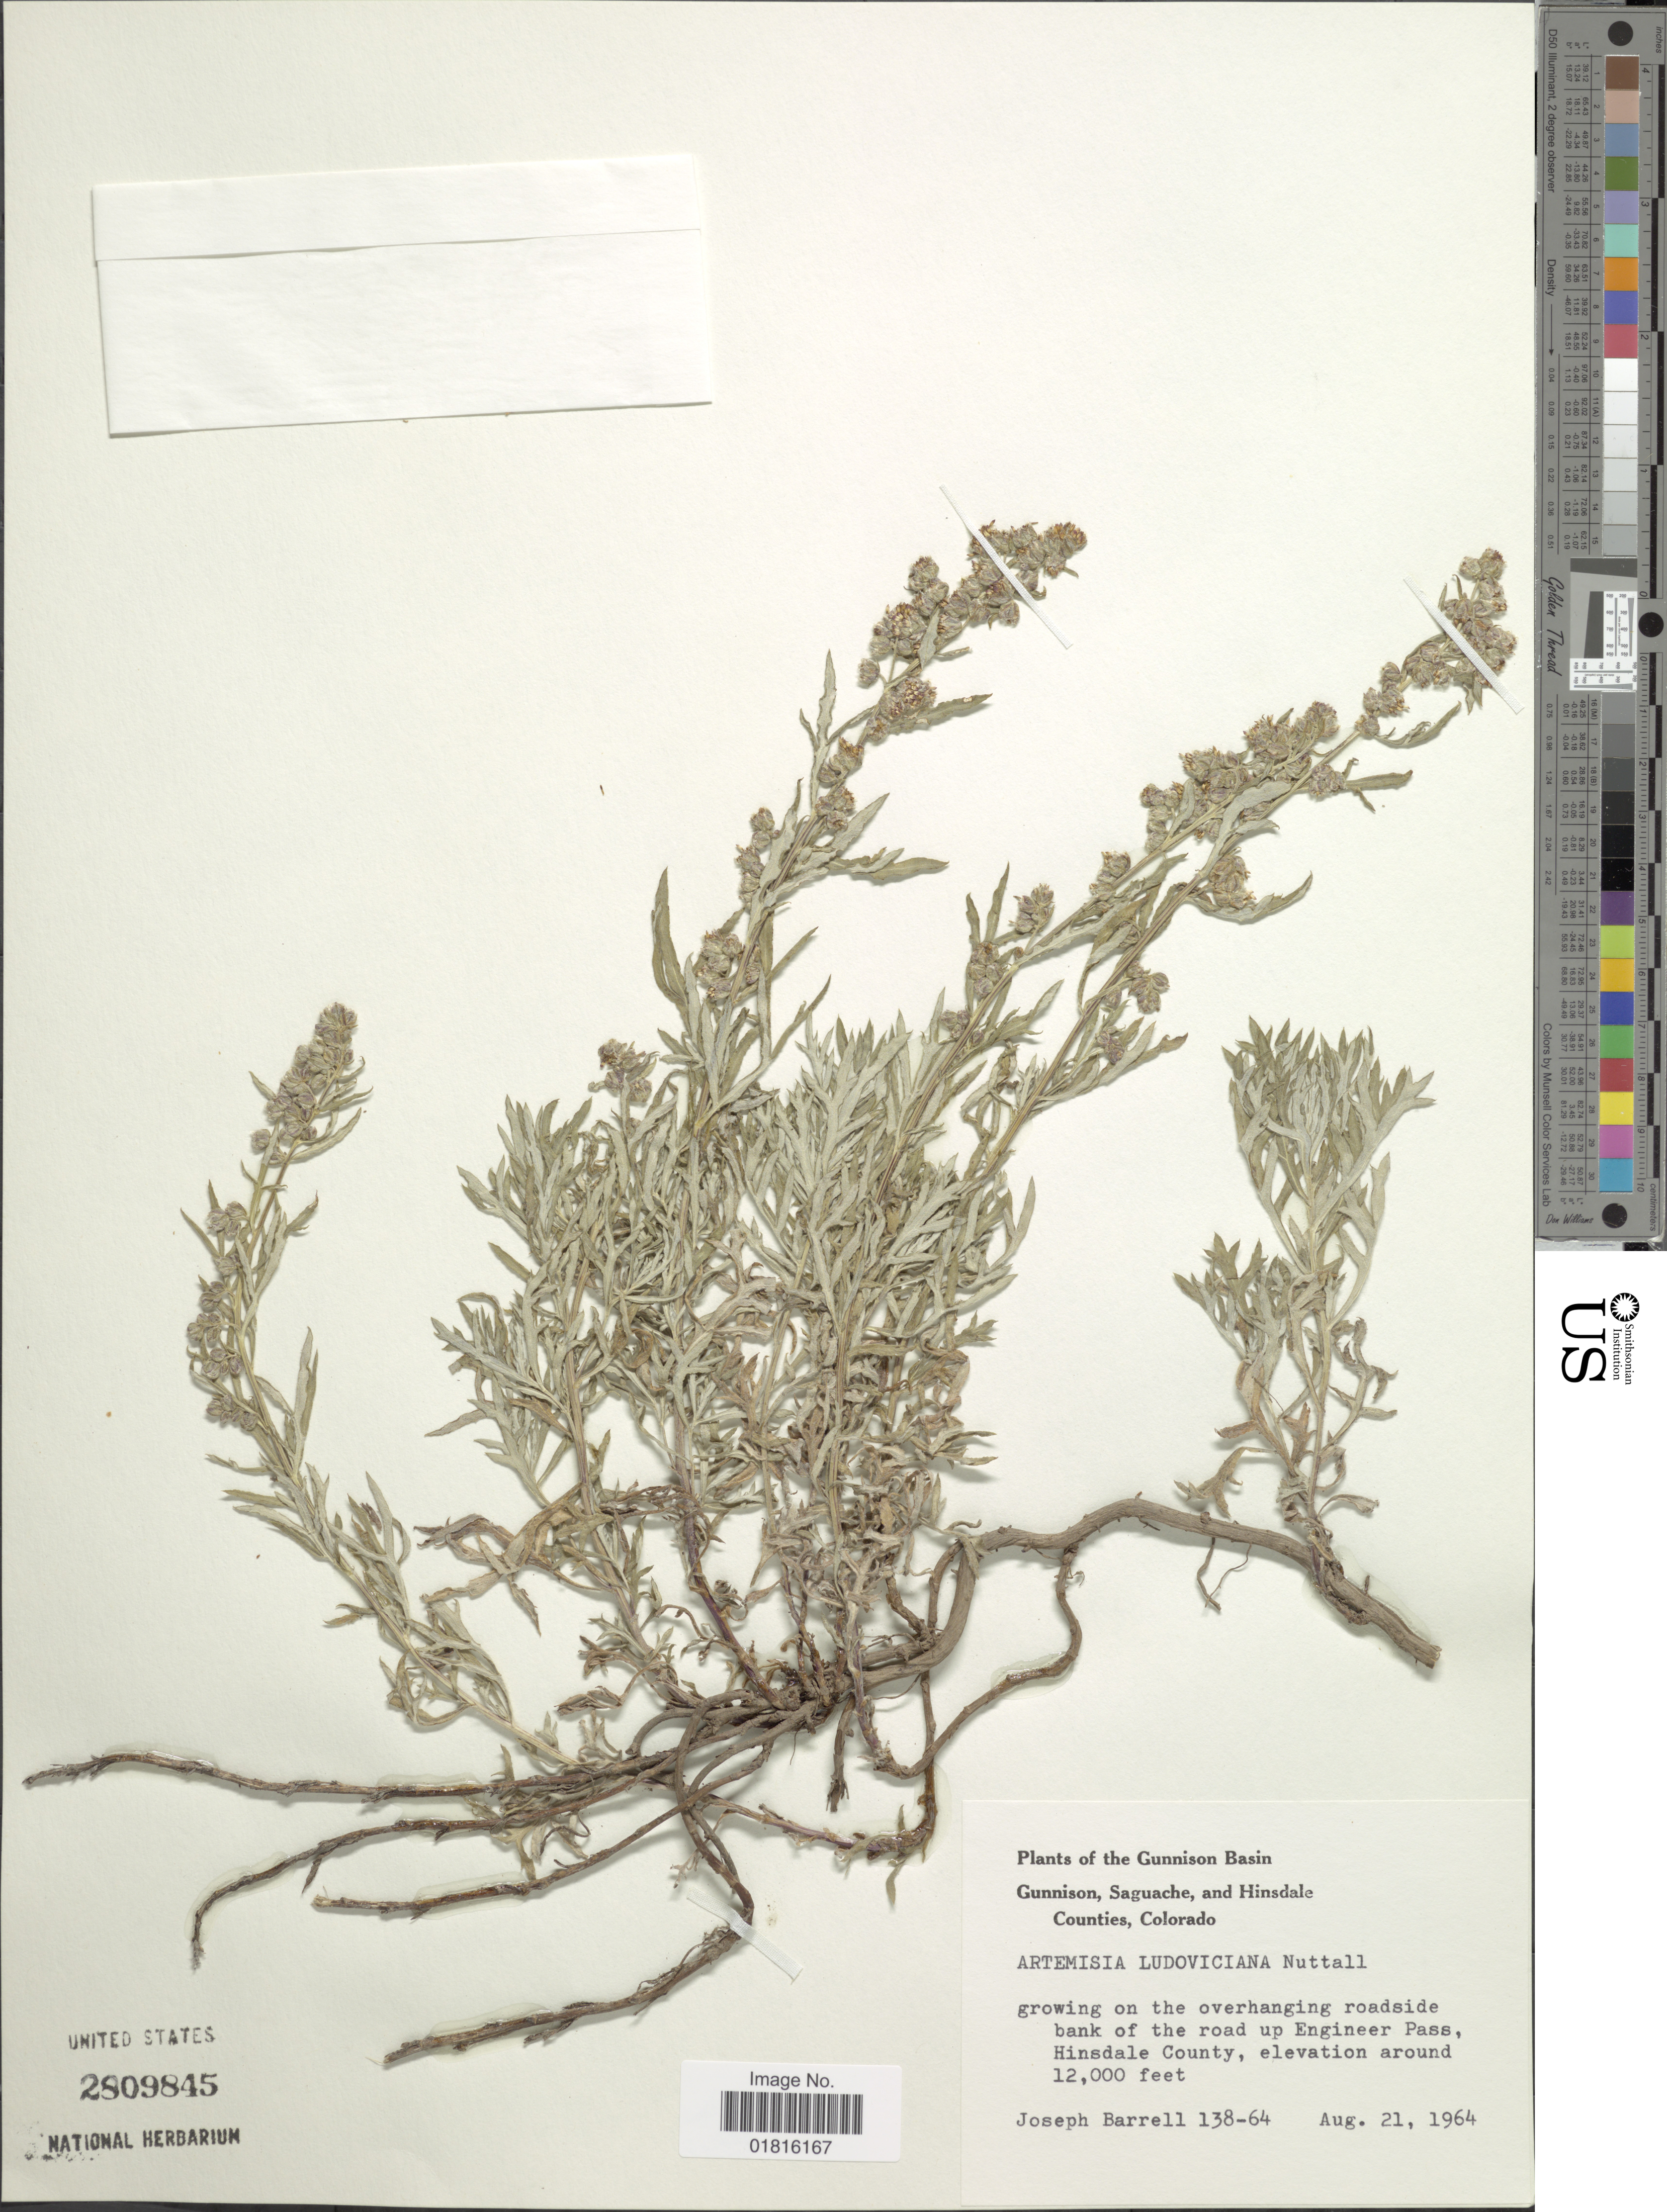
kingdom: Plantae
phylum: Tracheophyta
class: Magnoliopsida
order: Asterales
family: Asteraceae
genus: Artemisia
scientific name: Artemisia ludoviciana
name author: Nutt.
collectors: J. Barrell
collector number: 138-64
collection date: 1964-08-21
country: United States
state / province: Colorado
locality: The Gunnison Basin Gunnison, Saguache, and Hinsdale Counites, growing on the overhanging roadside bank of the road up Engineer Pass, Hinsdale County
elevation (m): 3658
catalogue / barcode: US 2809845